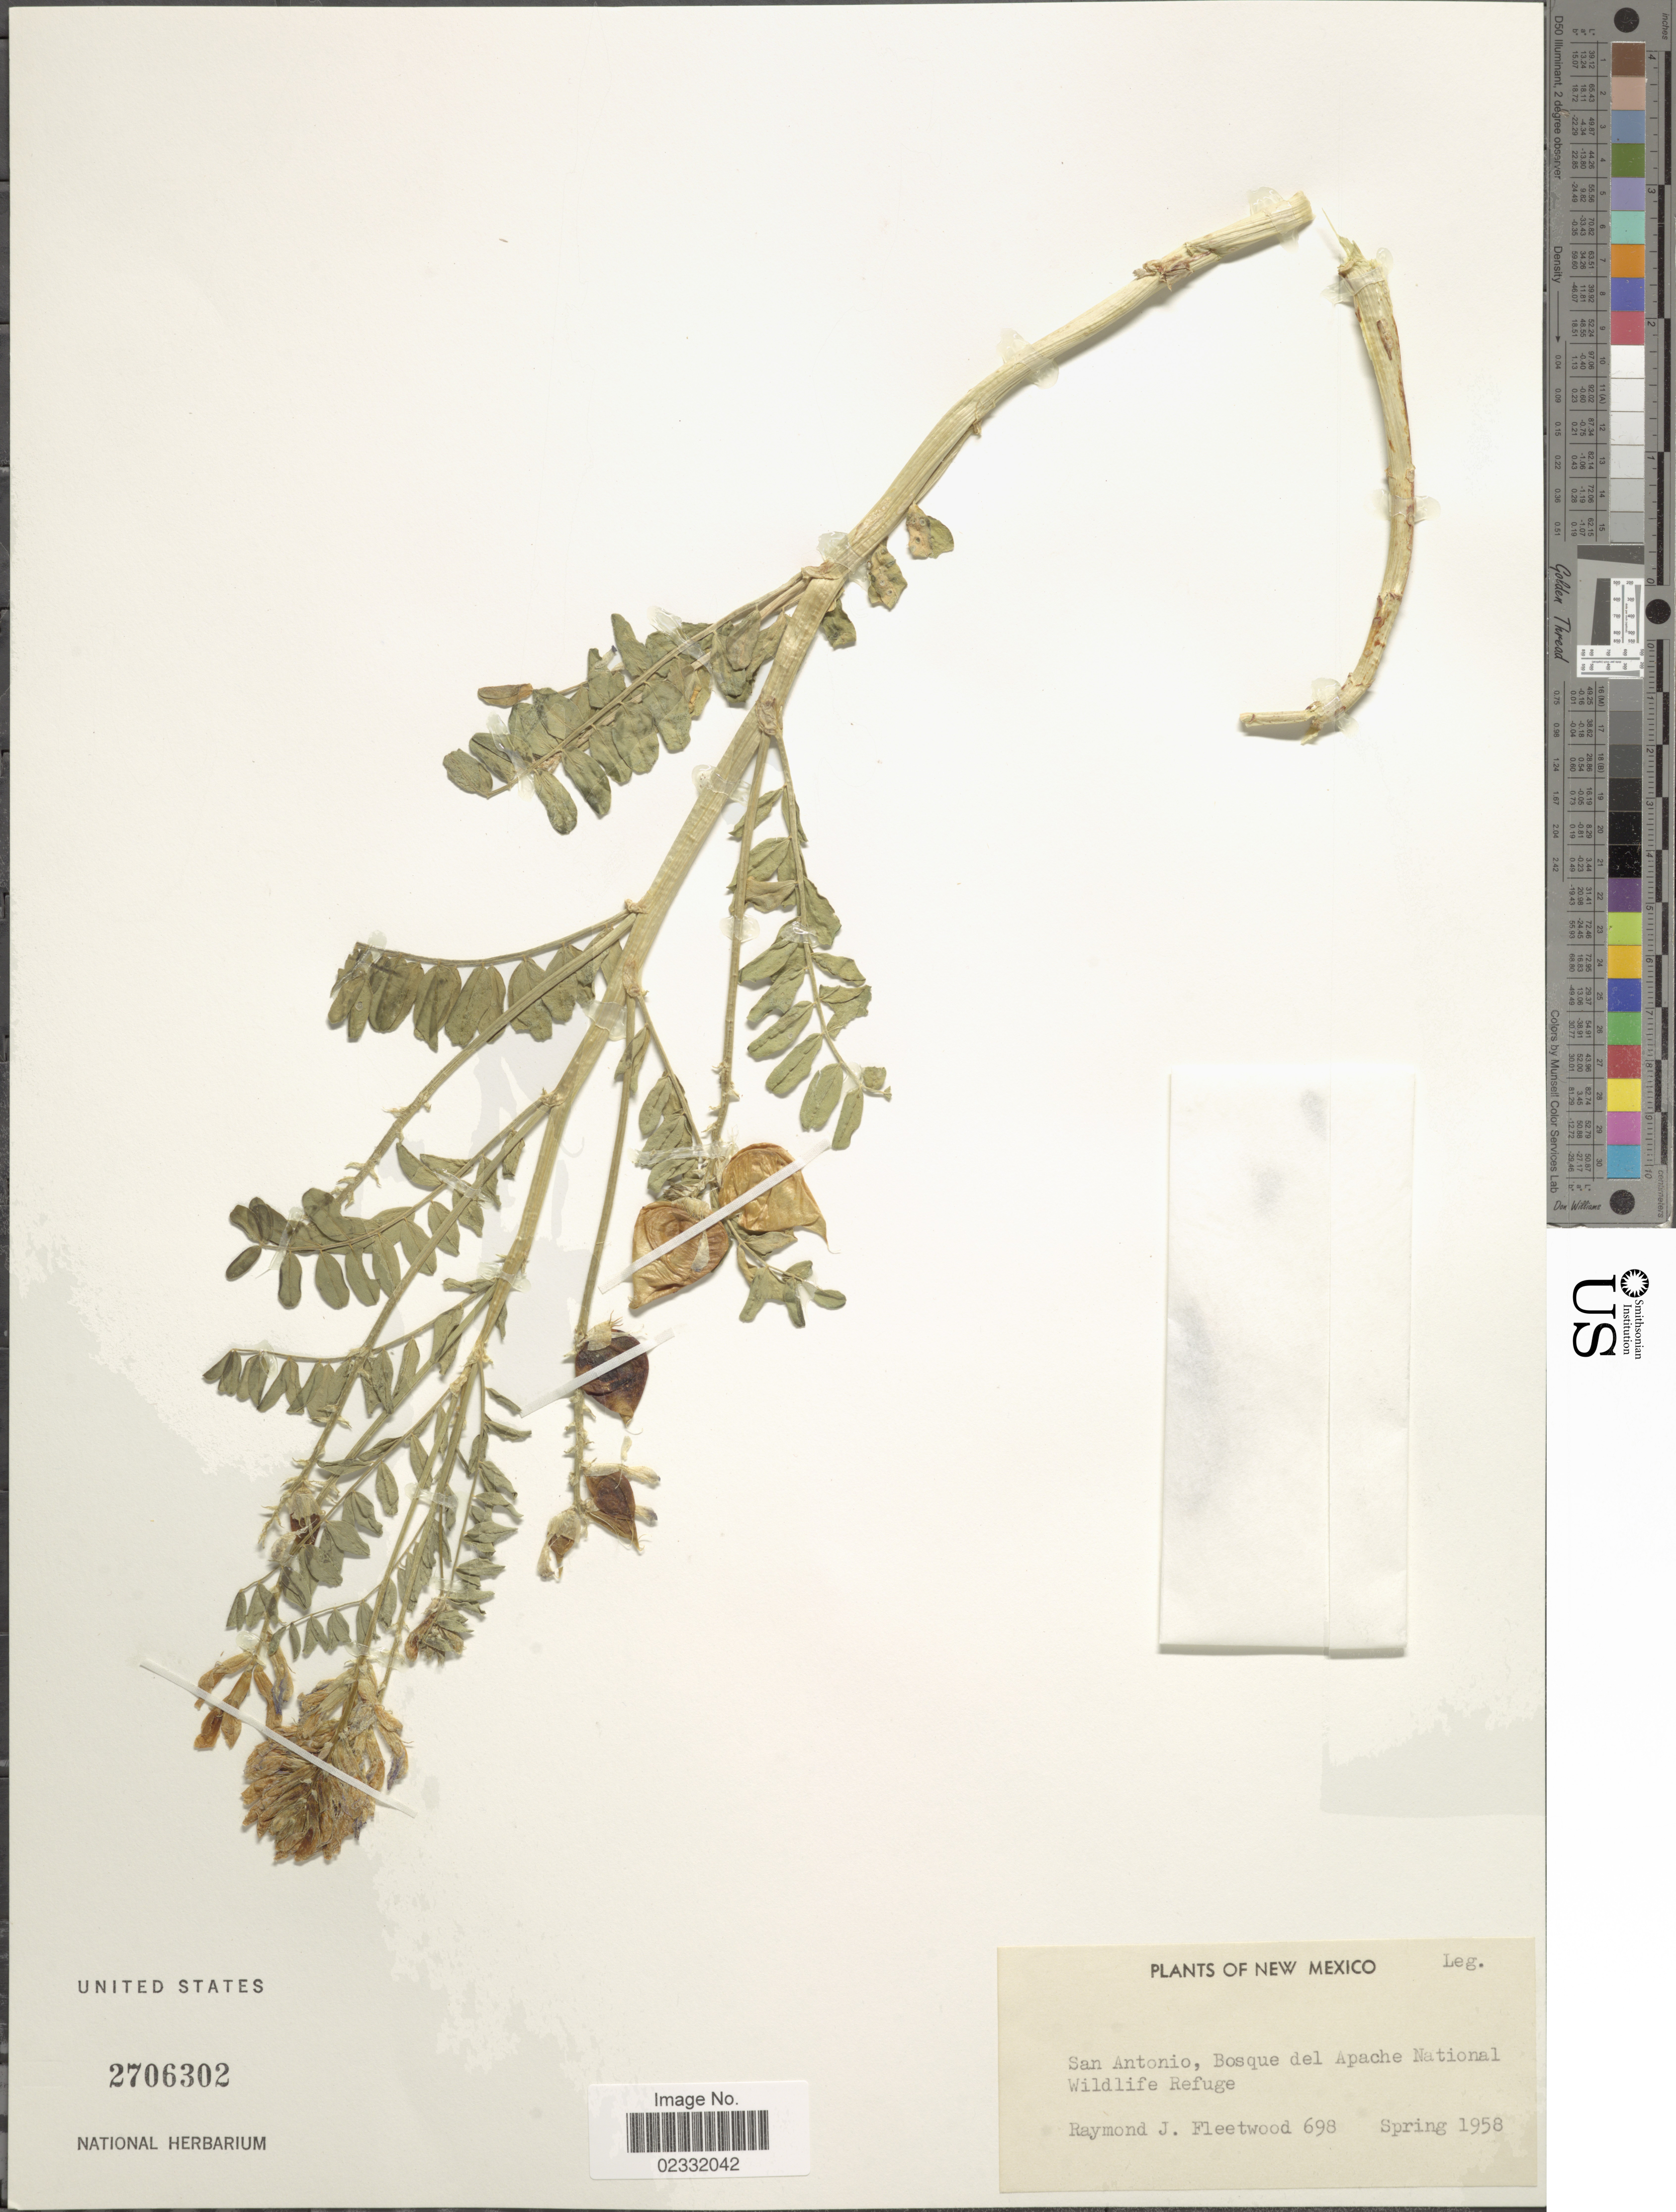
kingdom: Plantae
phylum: Tracheophyta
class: Magnoliopsida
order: Fabales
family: Fabaceae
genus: Astragalus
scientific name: Astragalus lentiginosus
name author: Douglas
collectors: R. J. Fleetwood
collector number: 698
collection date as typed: Spring 1958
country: United States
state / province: New Mexico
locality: San Antonio, Bosque del Apache National Wildlife Refuge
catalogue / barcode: US 2706302